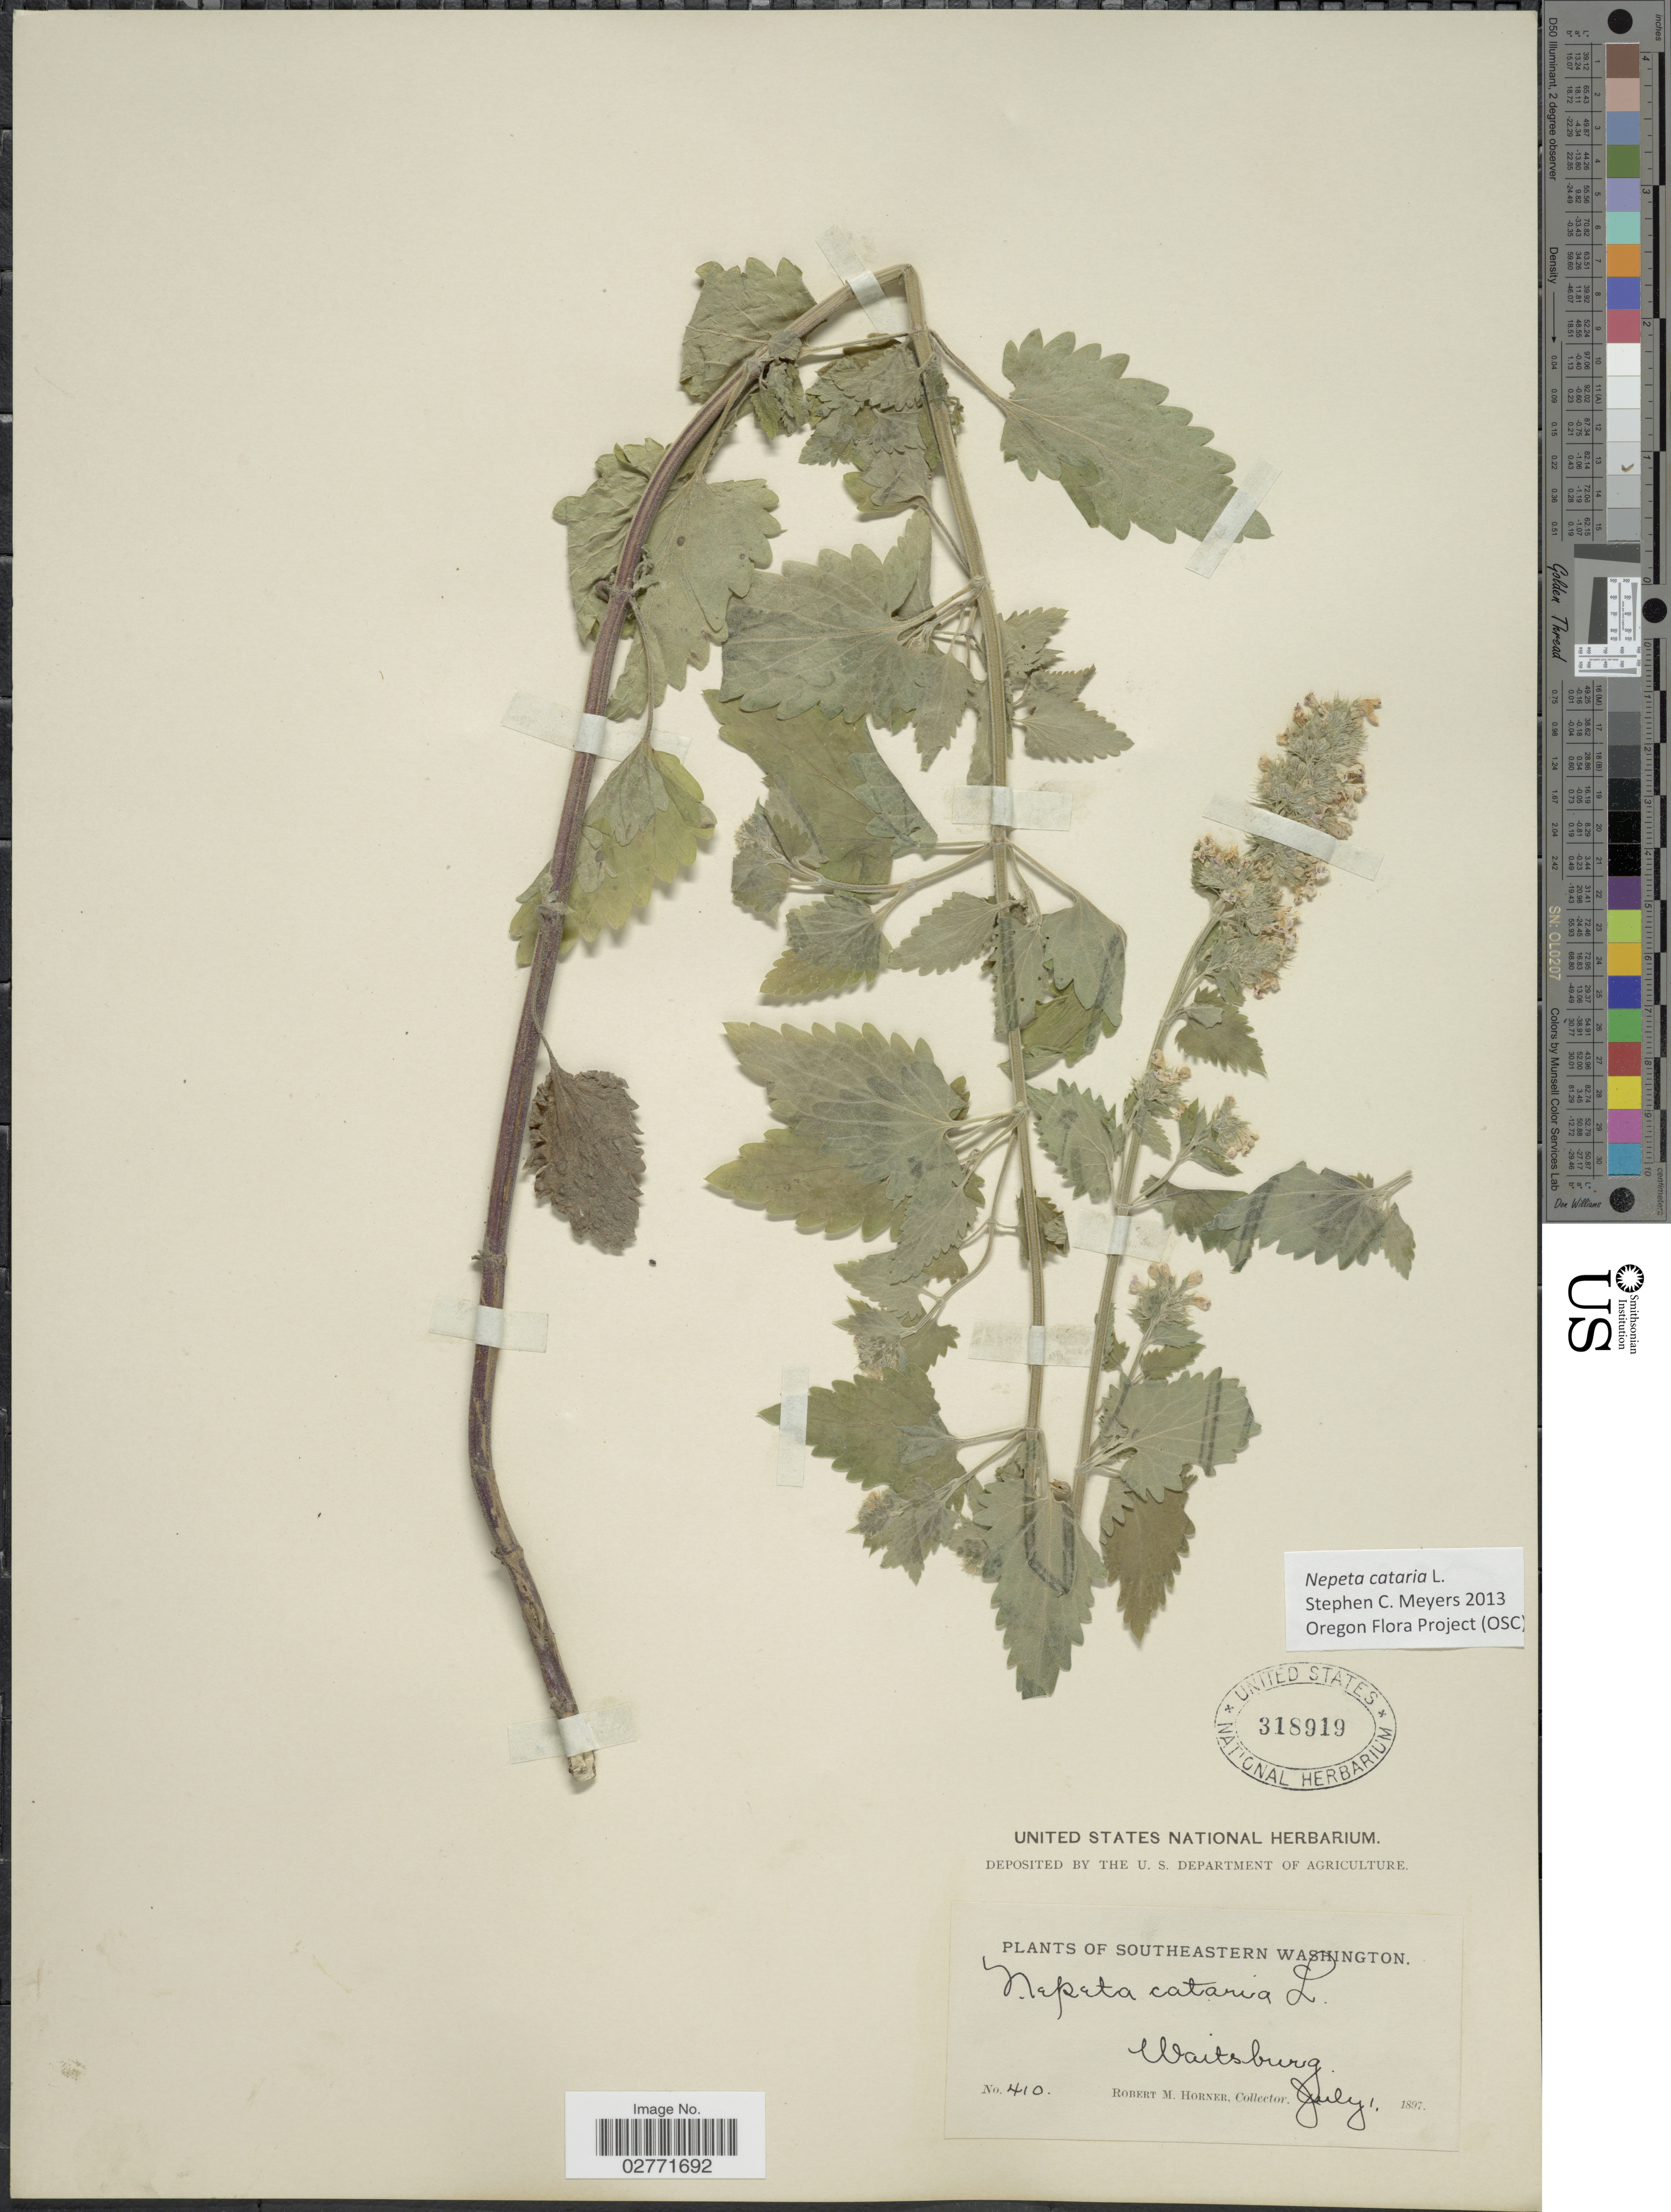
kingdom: Plantae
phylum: Tracheophyta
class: Magnoliopsida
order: Lamiales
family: Lamiaceae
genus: Nepeta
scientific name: Nepeta cataria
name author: L.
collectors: R. Horner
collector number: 410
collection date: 1897-07-01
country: United States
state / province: Washington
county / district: Walla Walla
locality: Southeastern Washington. Waitsburg.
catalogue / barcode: US 318919